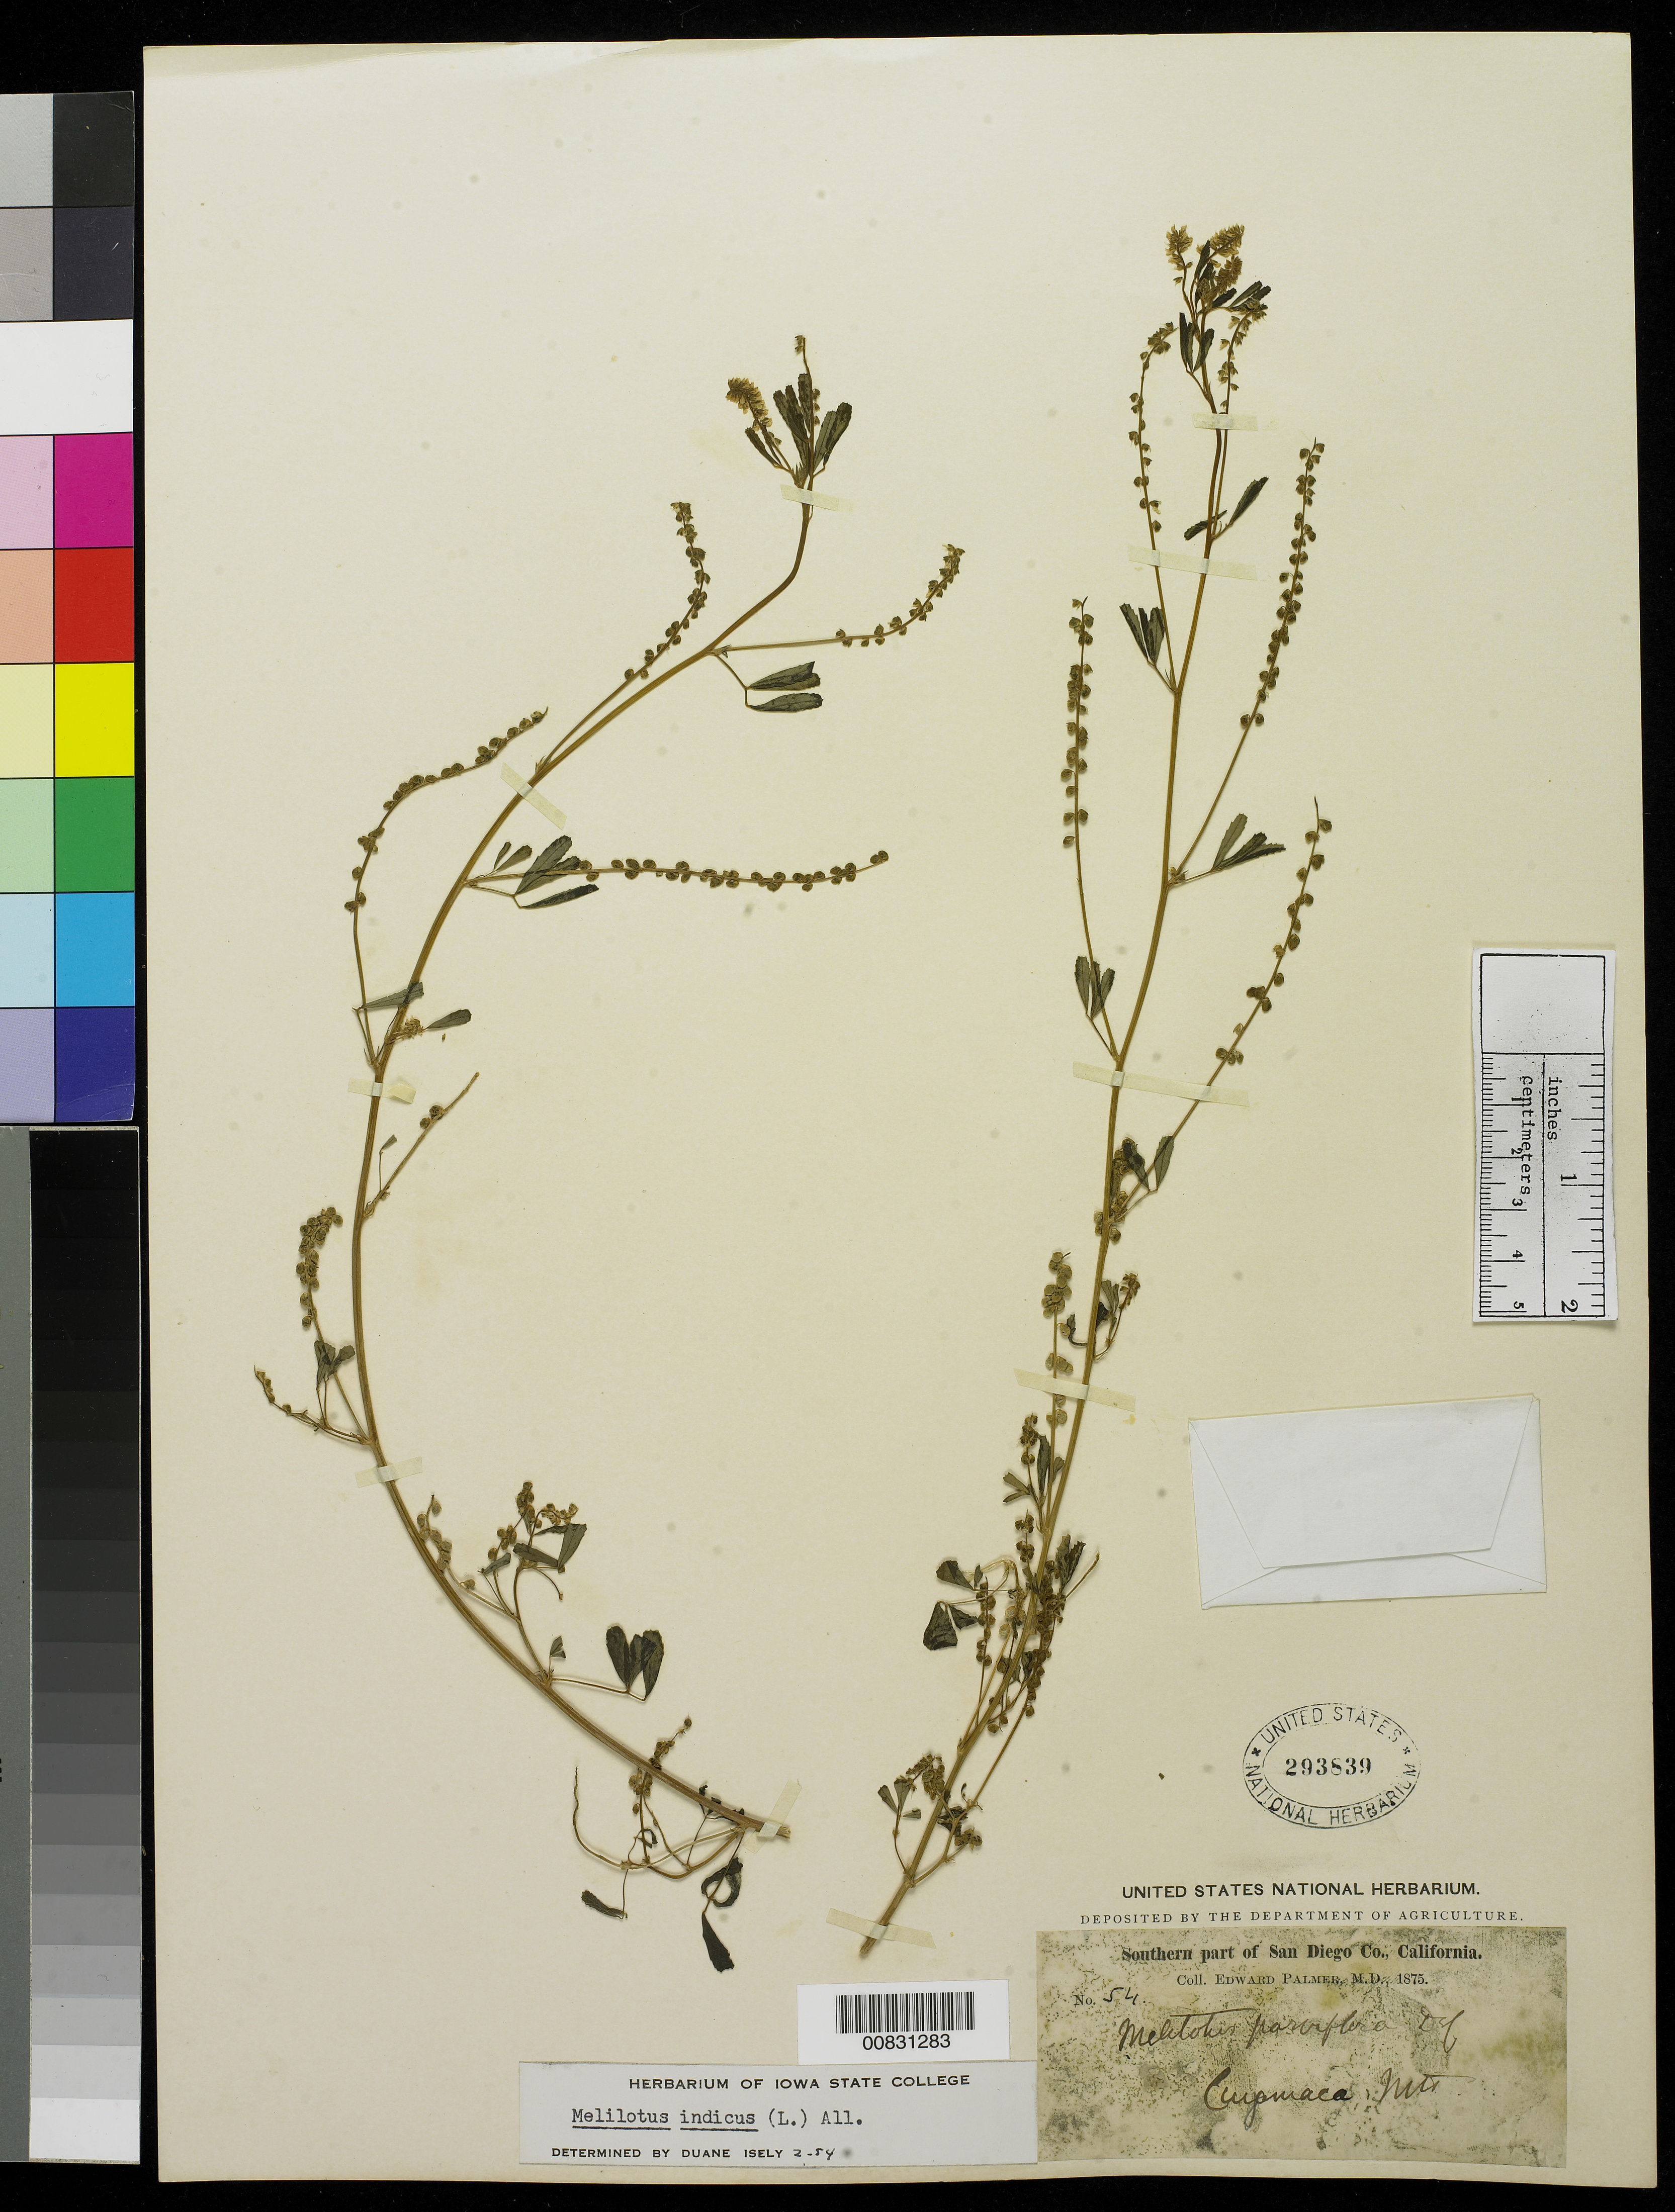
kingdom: Plantae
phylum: Tracheophyta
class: Magnoliopsida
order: Fabales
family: Fabaceae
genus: Melilotus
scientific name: Melilotus indicus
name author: (L.) All.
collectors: E. Palmer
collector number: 54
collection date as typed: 1875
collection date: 1875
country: United States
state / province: California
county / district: San Diego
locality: Cuyamaca Mountains. Southern part of San Diego County, California.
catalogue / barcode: US 293839